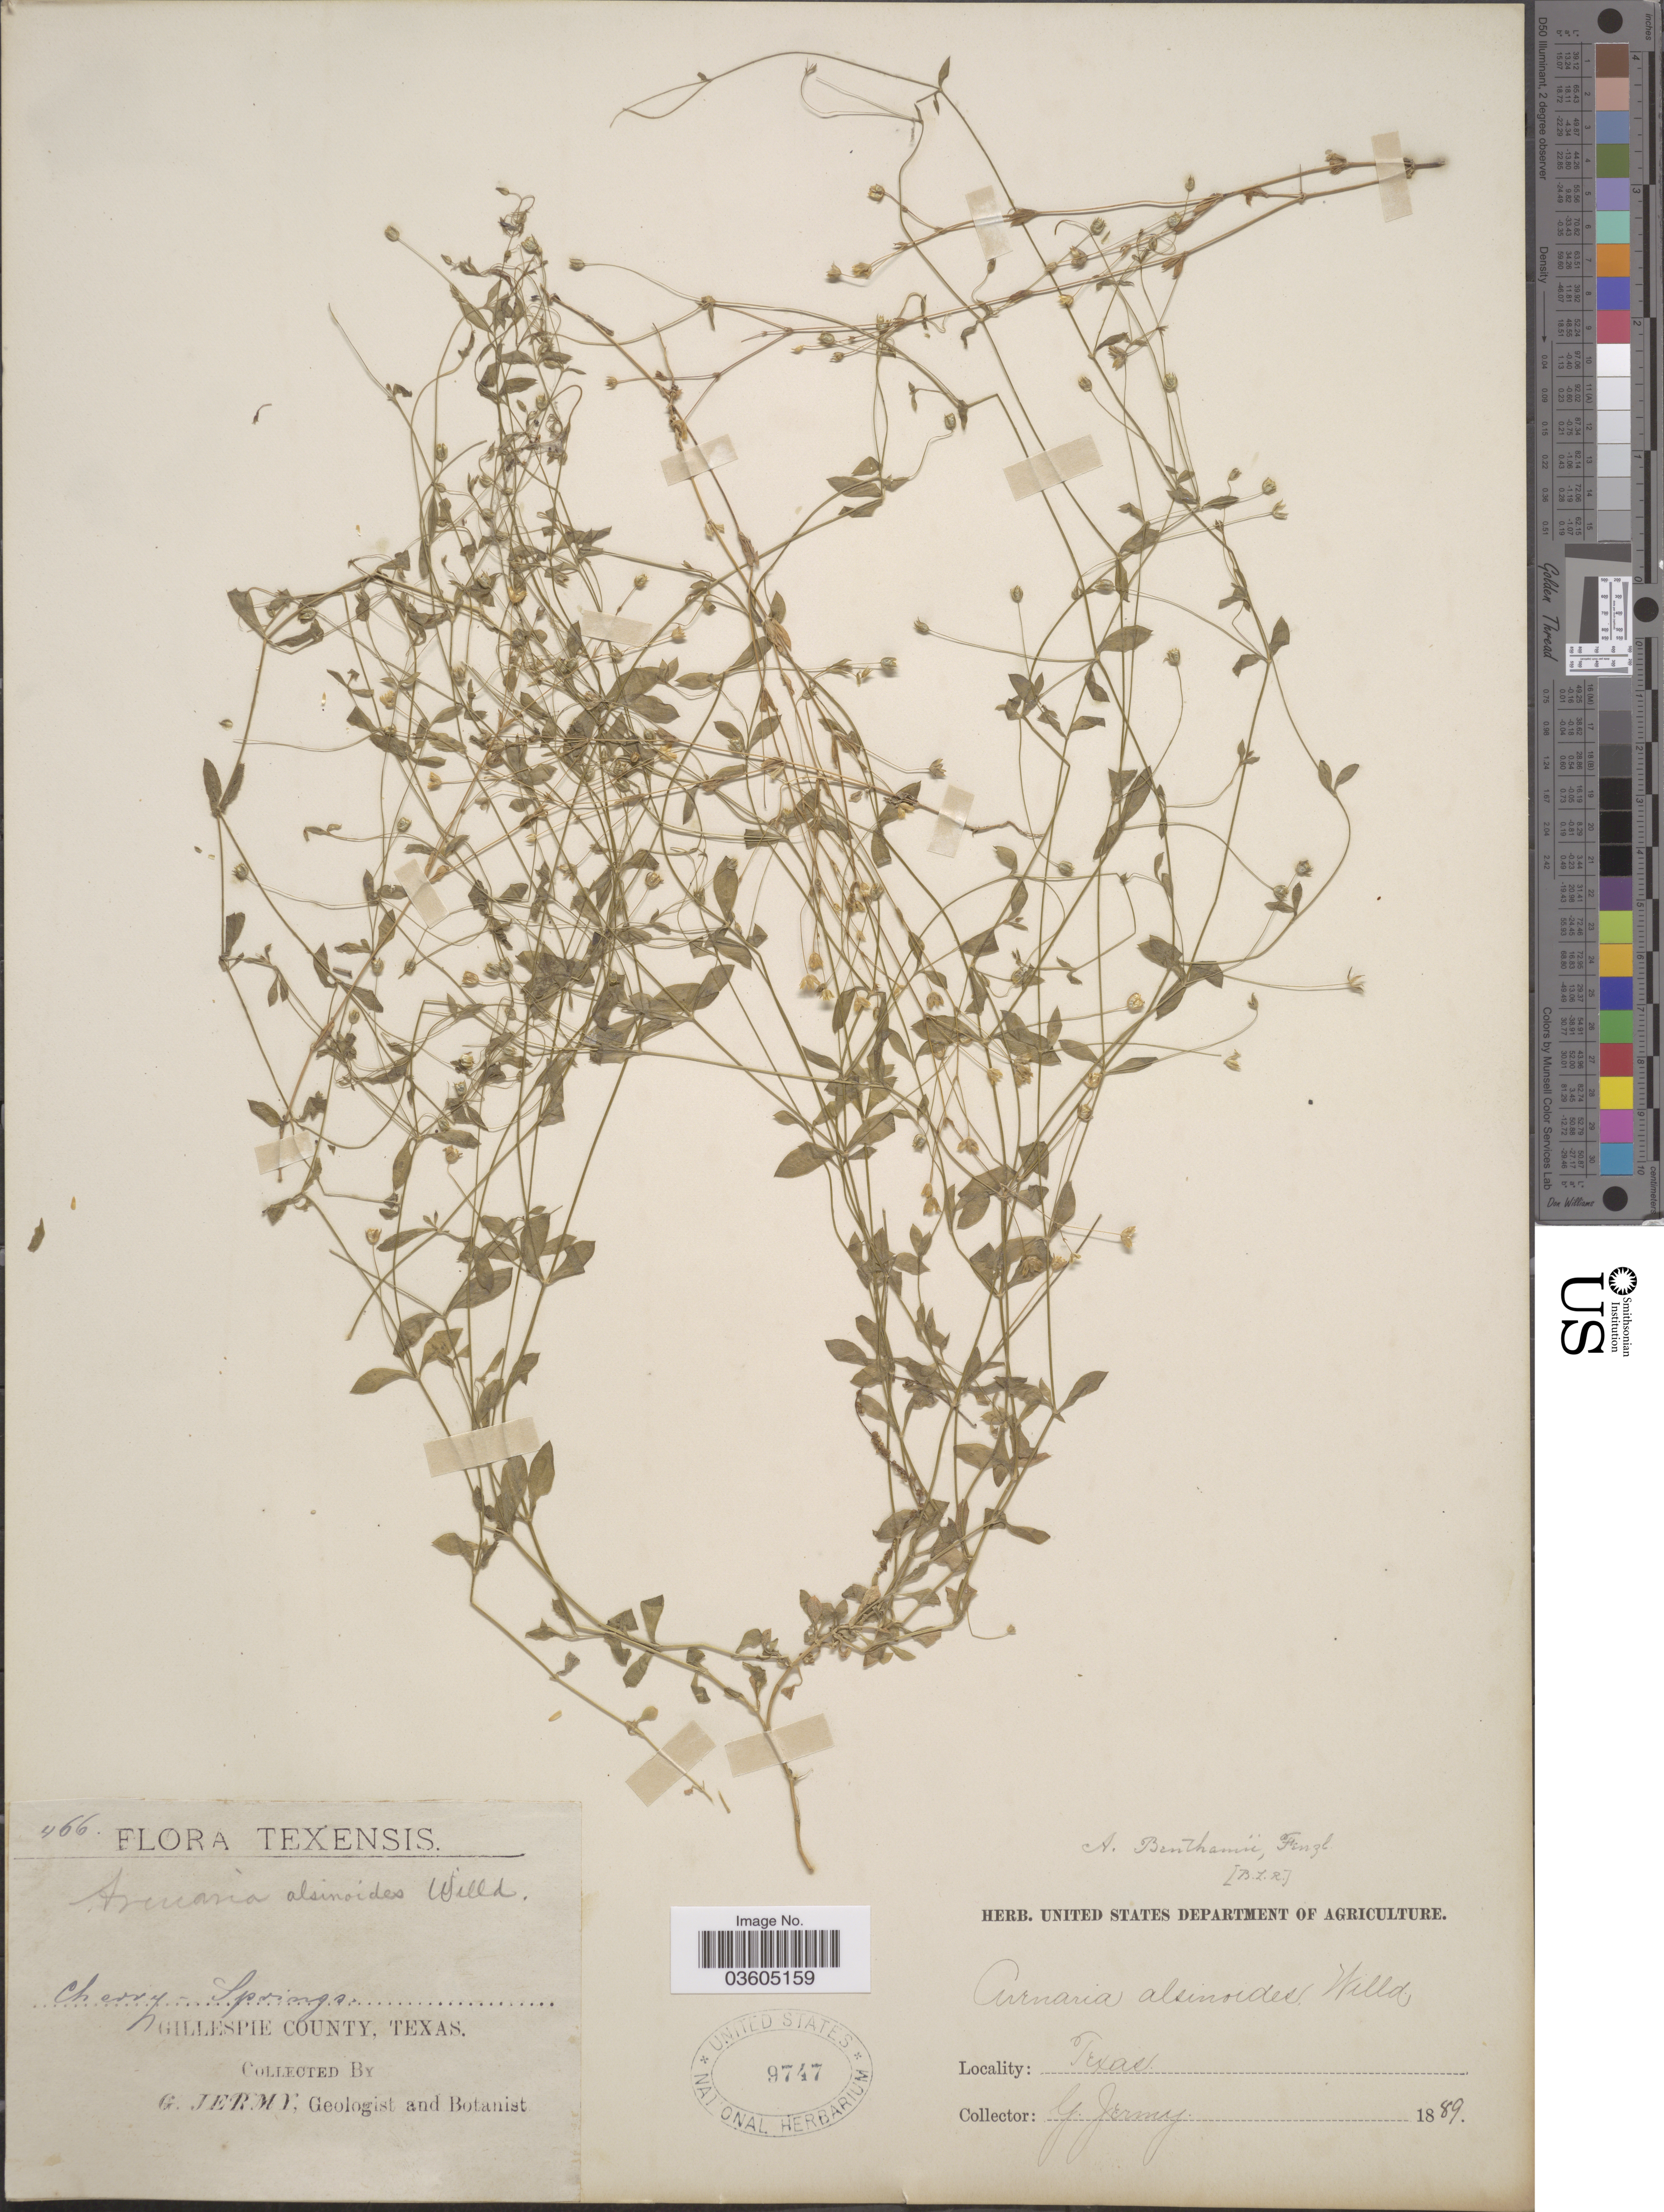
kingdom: Plantae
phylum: Tracheophyta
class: Magnoliopsida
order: Caryophyllales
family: Caryophyllaceae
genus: Arenaria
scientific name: Arenaria benthamii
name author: Fenzl ex Torr. & A. Gray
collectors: G. Jermy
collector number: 466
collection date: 1889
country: United States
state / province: Texas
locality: Cherry-Springs. Gillespie County.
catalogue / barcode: US 9747